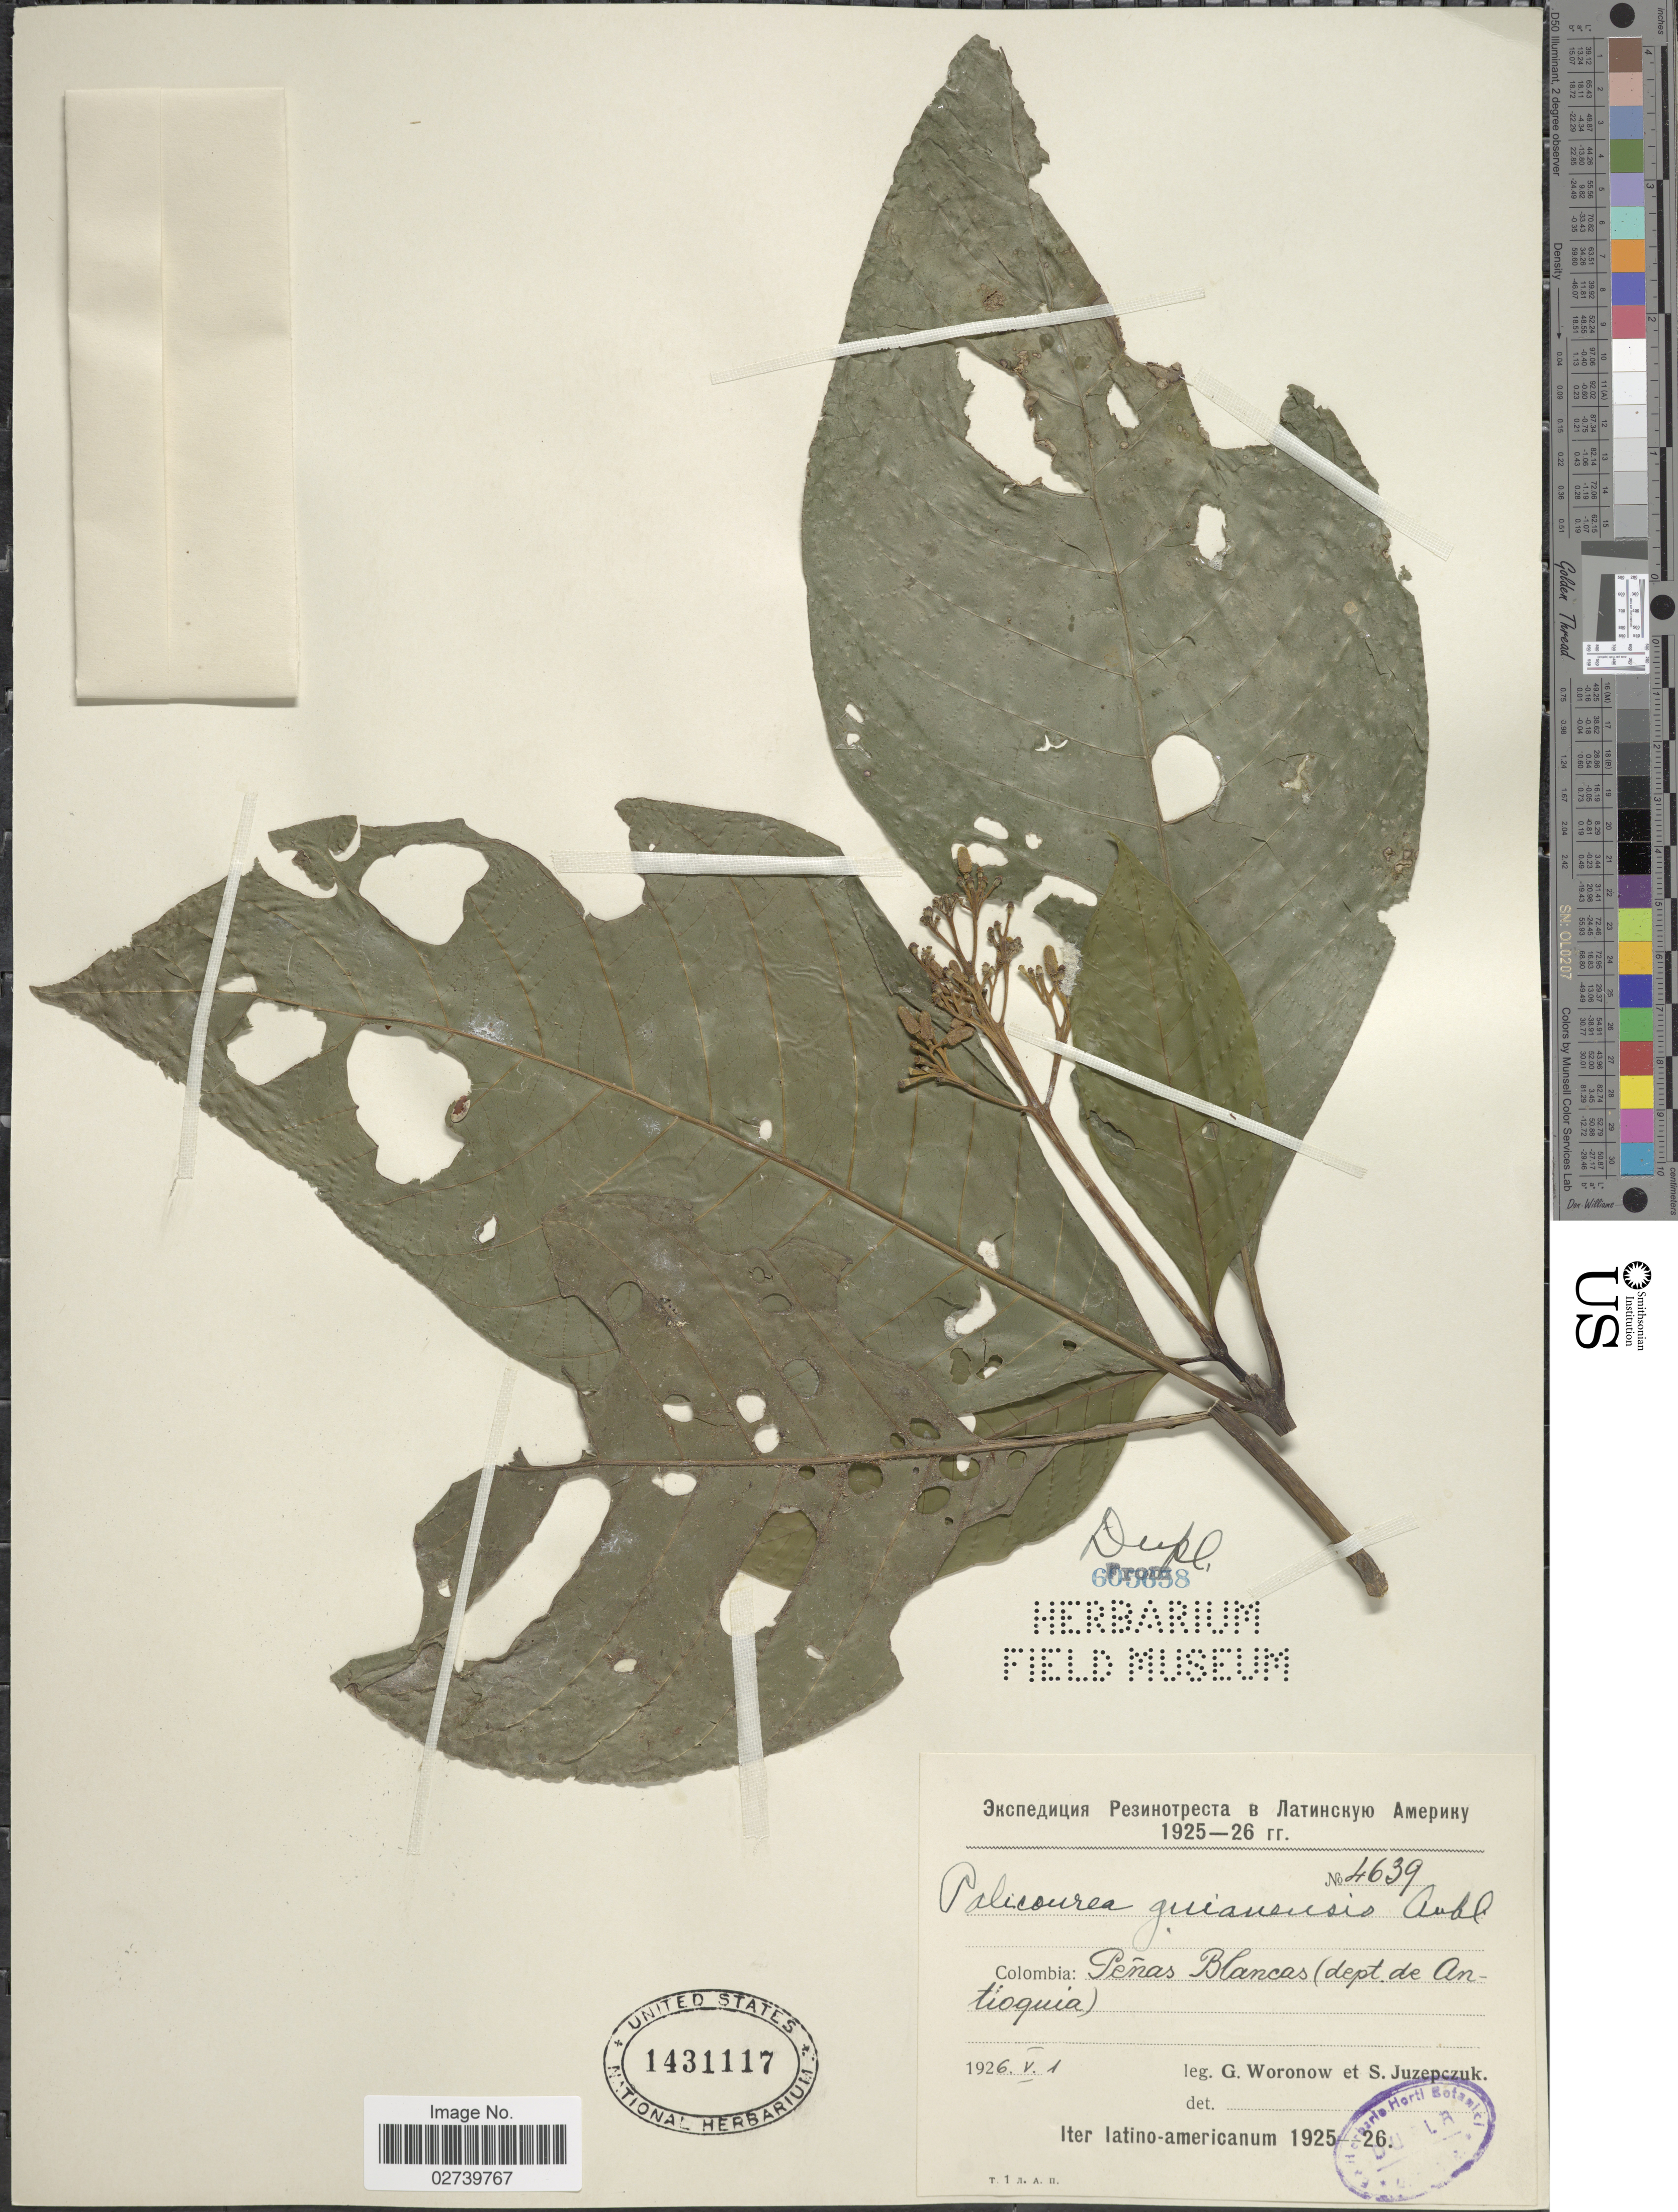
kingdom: Plantae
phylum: Tracheophyta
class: Magnoliopsida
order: Gentianales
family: Rubiaceae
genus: Palicourea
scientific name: Palicourea guianensis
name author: Aubl.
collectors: G. Woronow & S. V. Juzepczuk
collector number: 4639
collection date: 1926-05-01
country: Colombia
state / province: Antioquia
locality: Peñas Blancas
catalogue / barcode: US 1431117